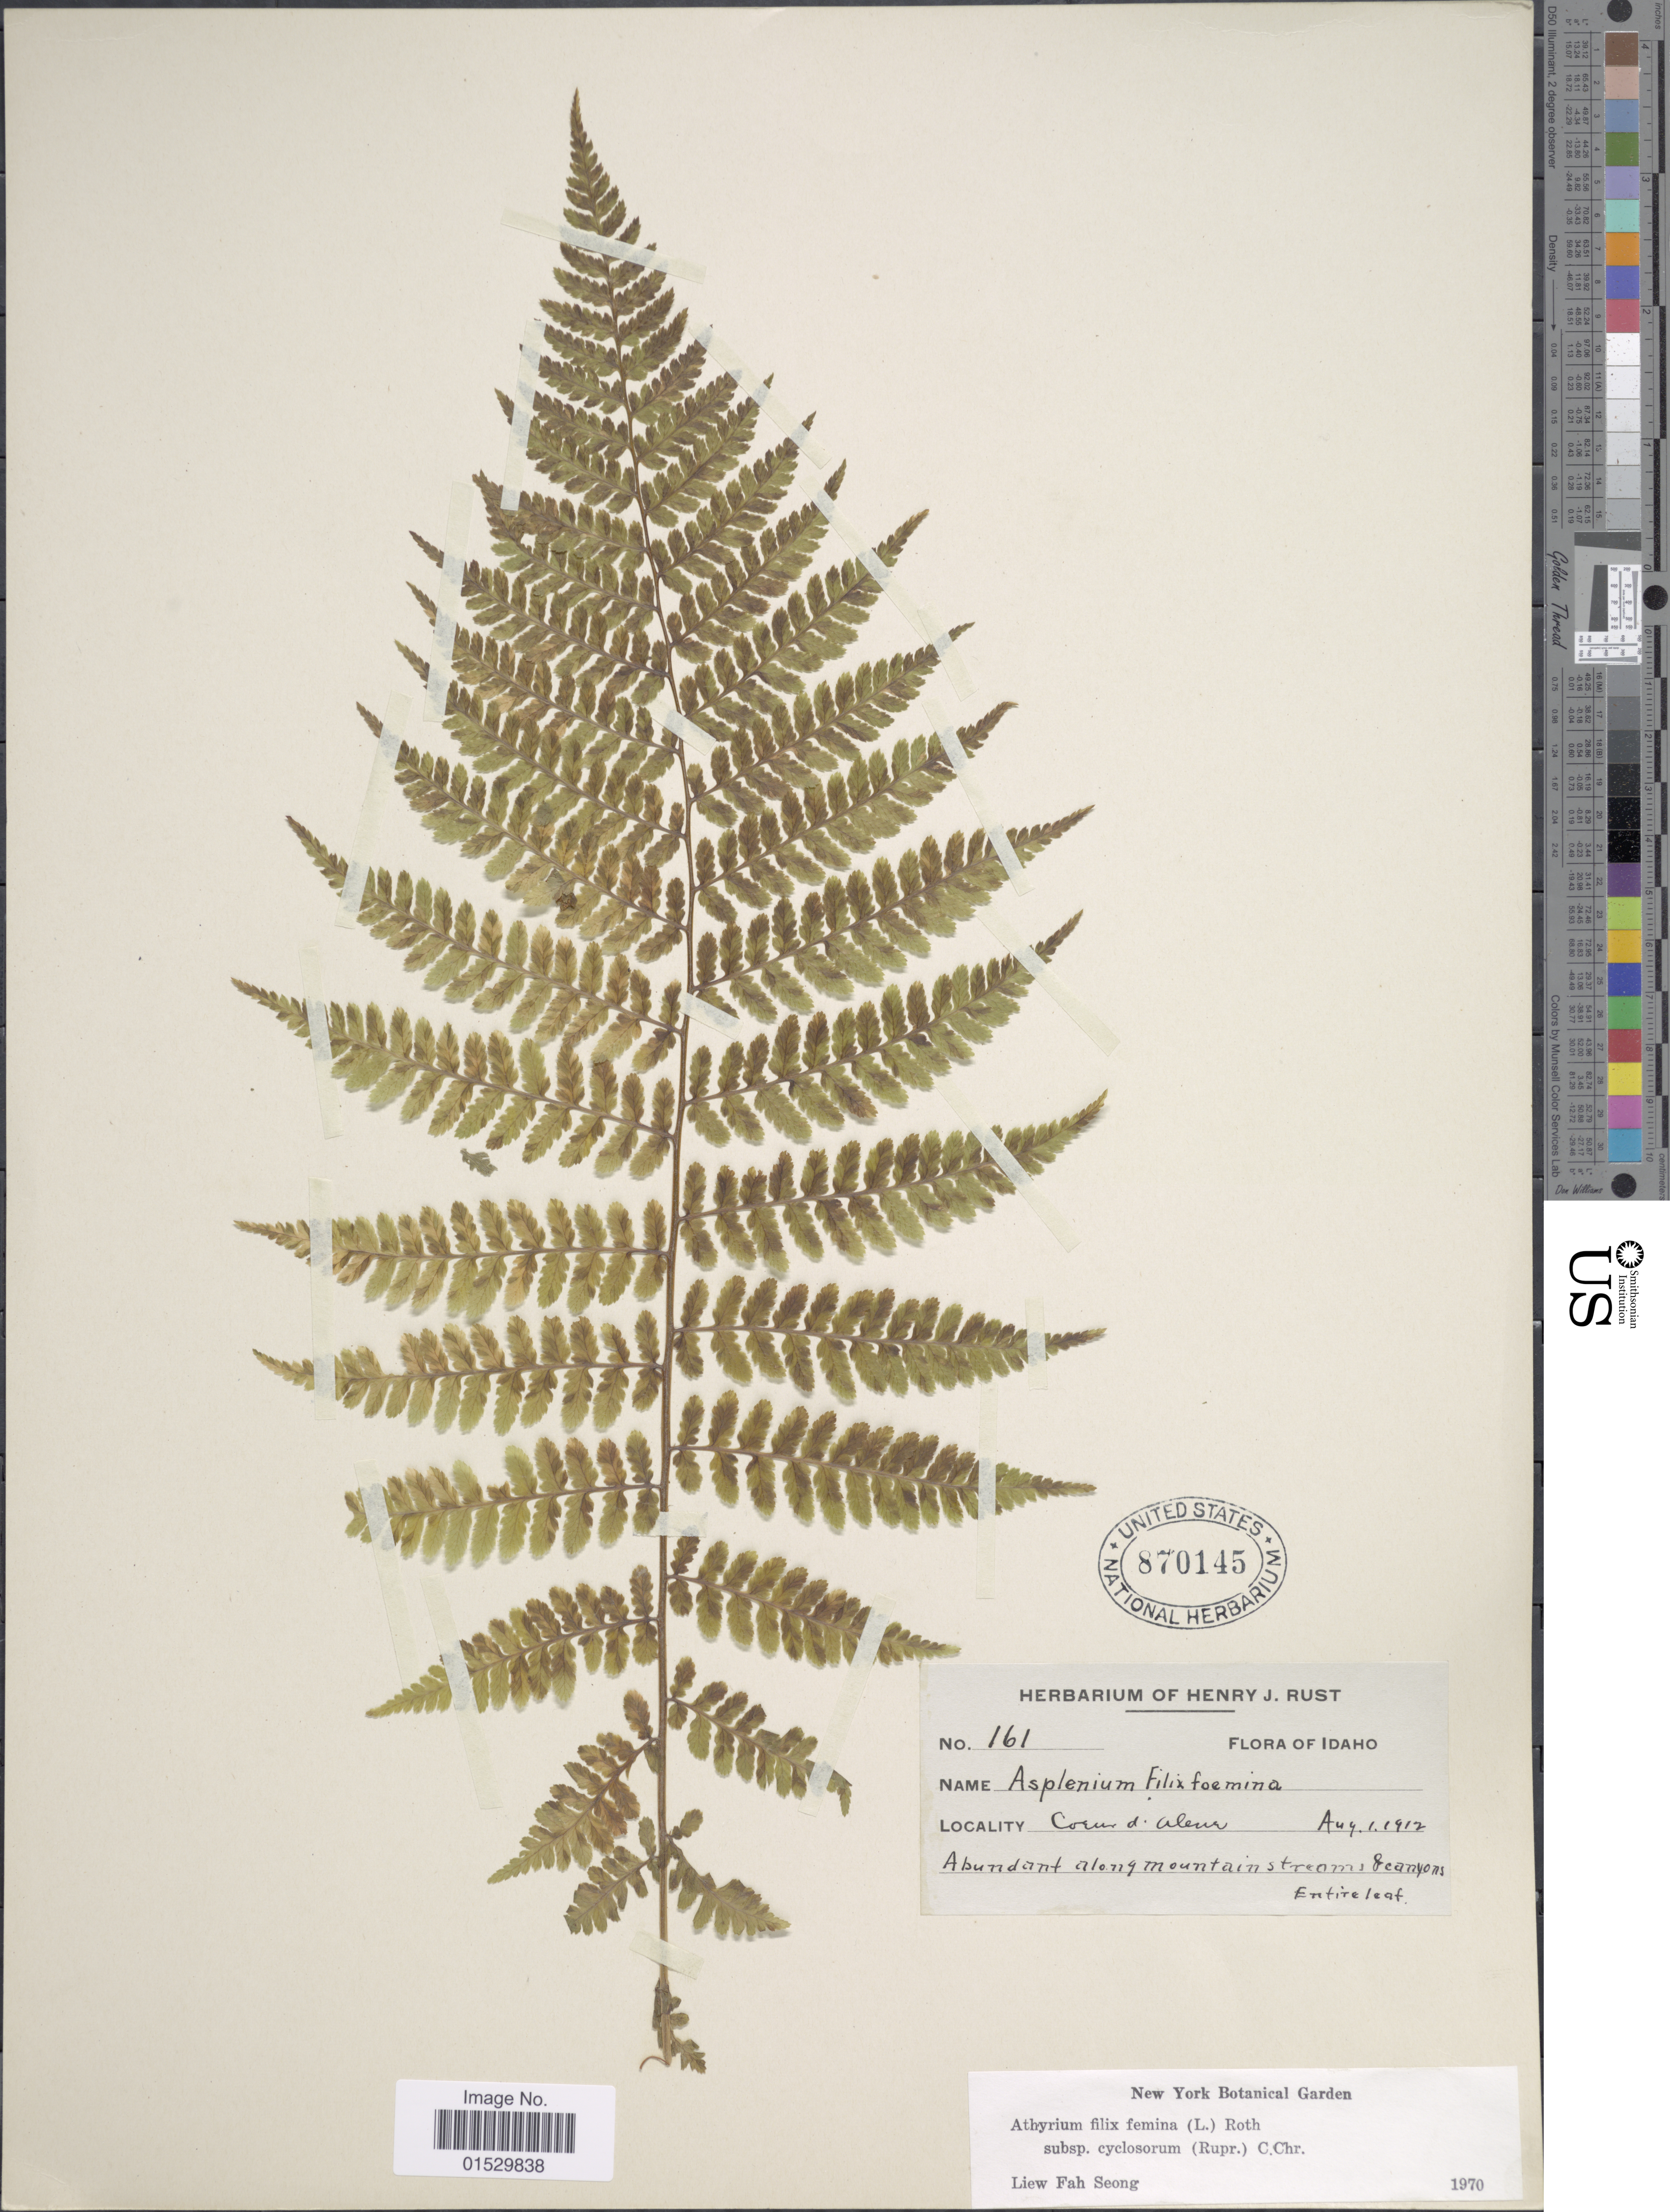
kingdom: Plantae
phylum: Tracheophyta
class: Polypodiopsida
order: Polypodiales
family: Athyriaceae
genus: Athyrium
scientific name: Athyrium filix-femina subsp. cyclosorum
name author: (Rupr.) C. Chr.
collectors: ex herb. Henry J. Rust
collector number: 161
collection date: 1912-08-01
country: United States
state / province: Idaho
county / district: Kootenai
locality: Coeur d'Alene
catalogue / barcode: US 870145